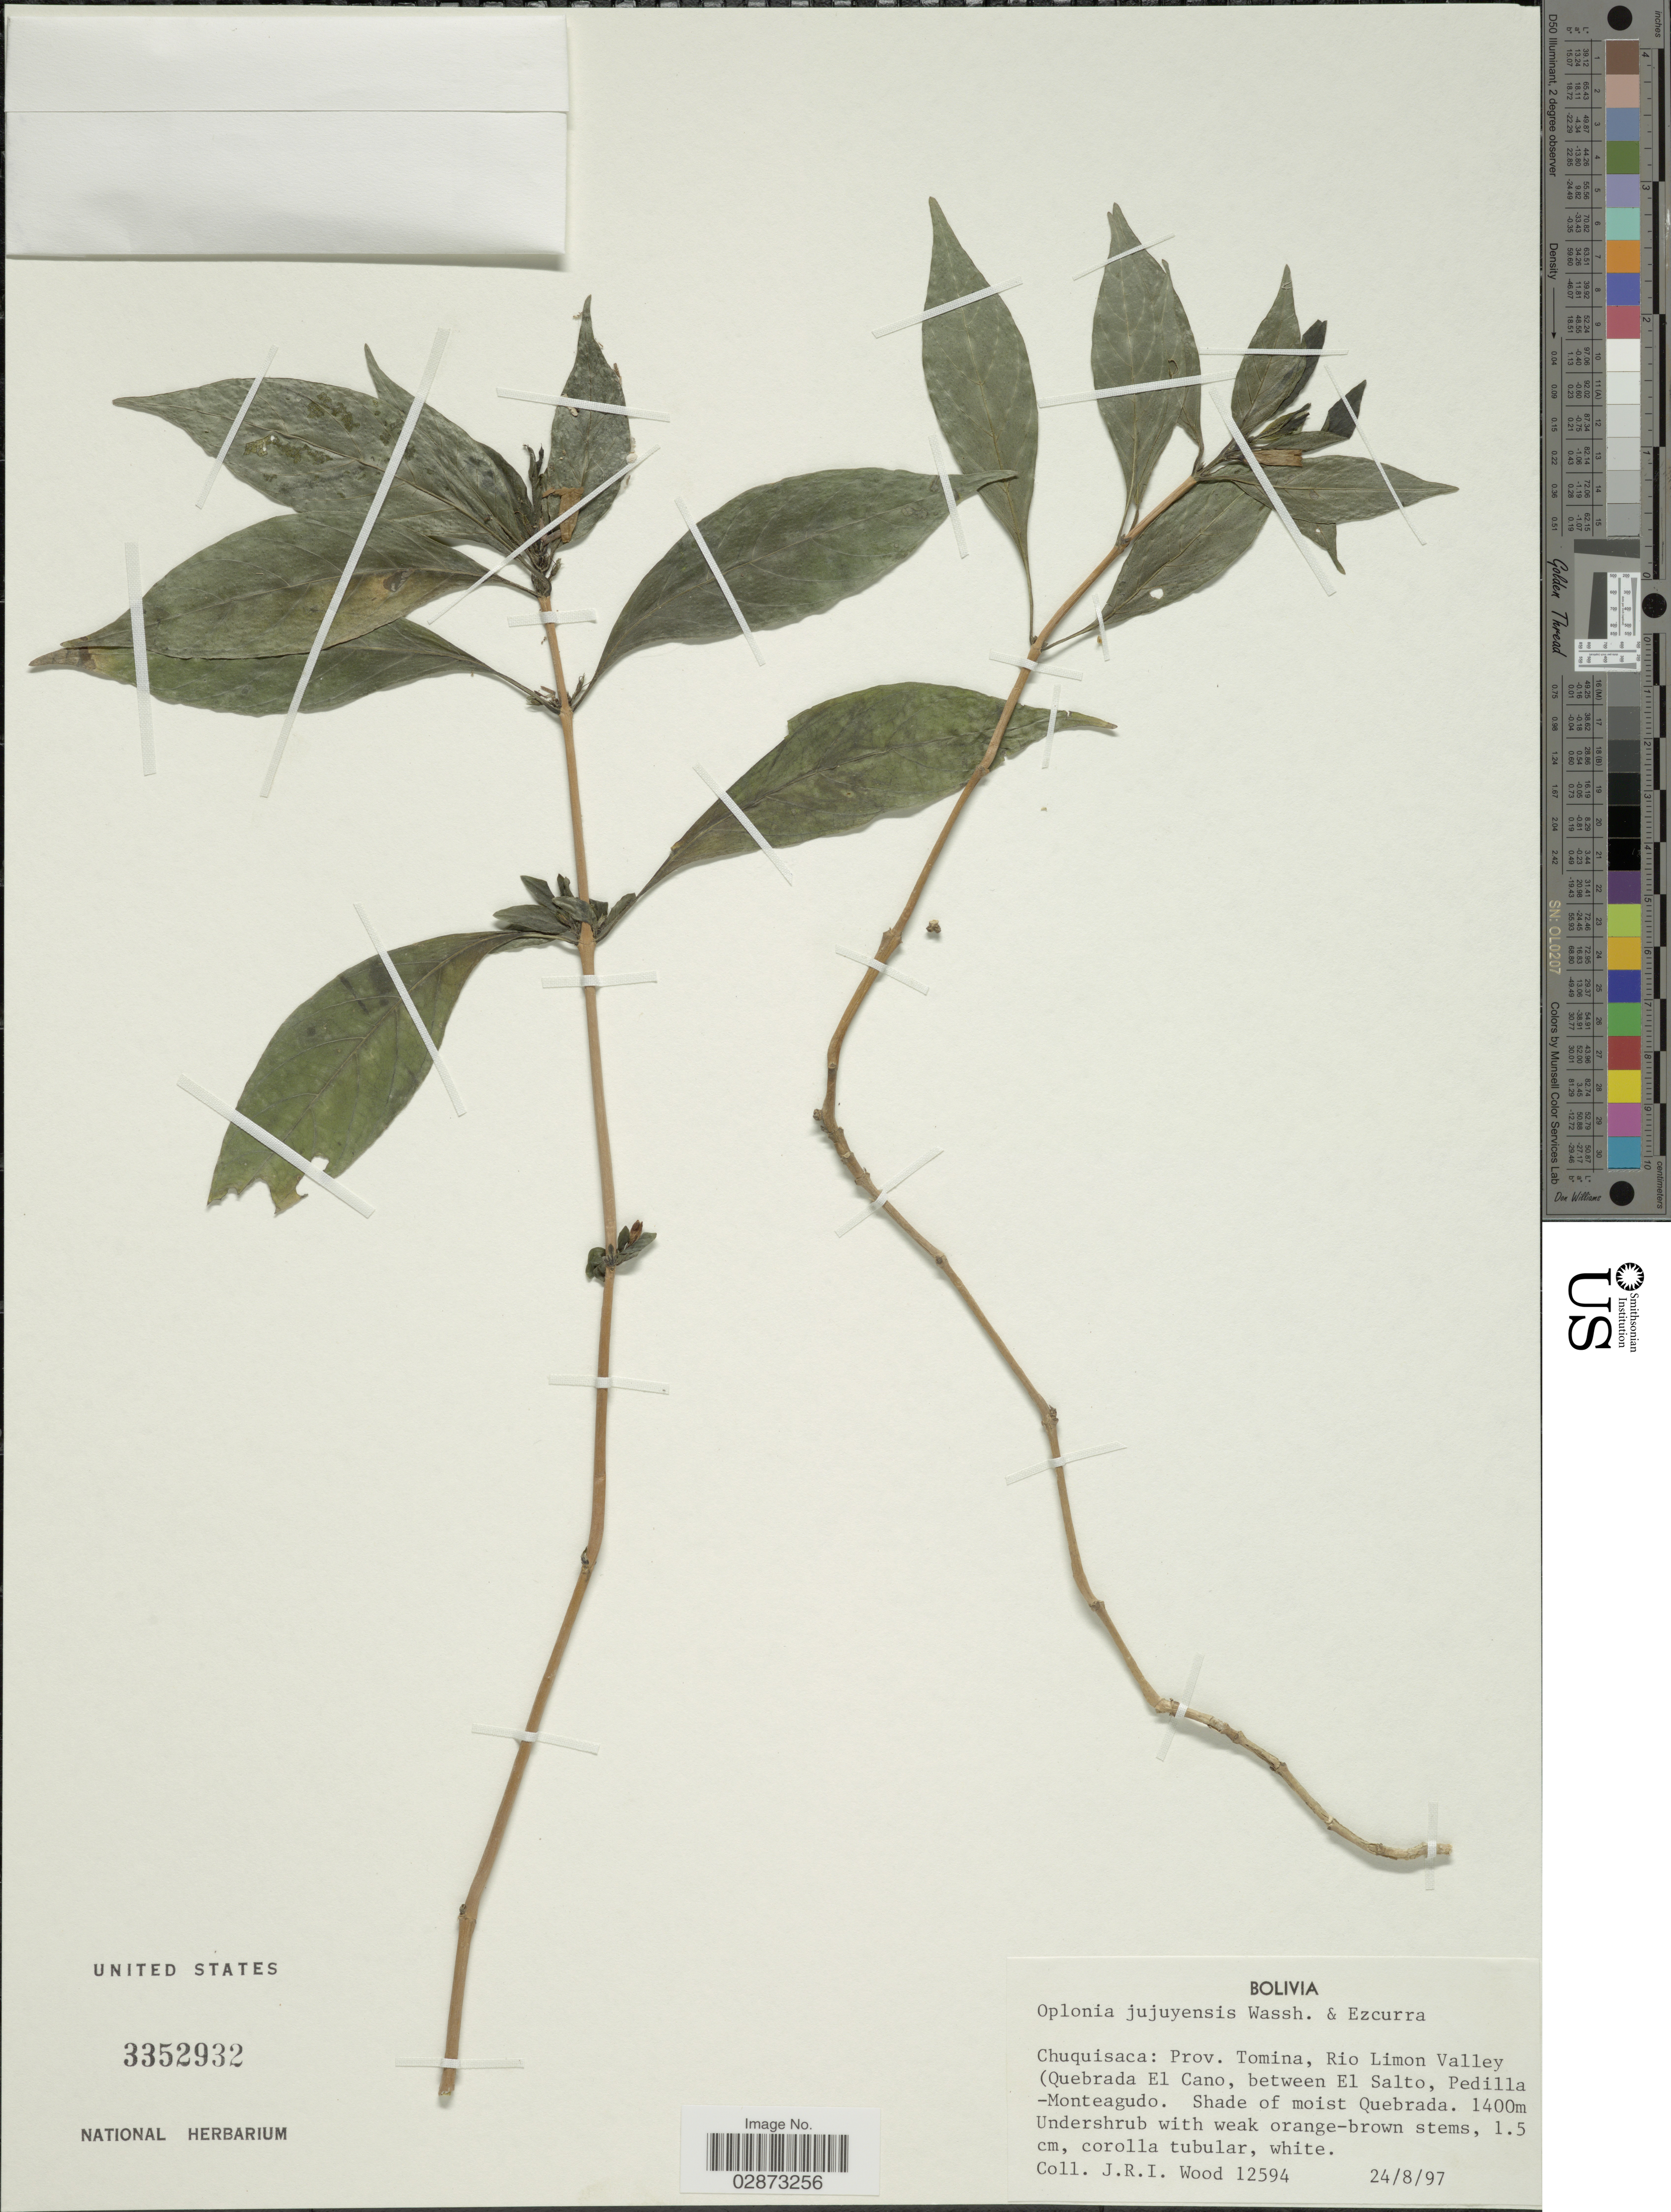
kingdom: Plantae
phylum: Tracheophyta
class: Magnoliopsida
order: Lamiales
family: Acanthaceae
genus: Oplonia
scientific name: Oplonia jujuyensis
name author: Wassh. & C. Ezcurra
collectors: J. R. I. Wood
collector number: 12594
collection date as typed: Transcribed d/m/y: 24/8/97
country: Bolivia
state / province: Chuquisaca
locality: Prov. Tomina, Rio Limon Valley (Quebrada El Cano, between El Salto, Pedilla-Monteagudo. Shade of moist Quebrada.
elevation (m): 1400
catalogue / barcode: US 3352932